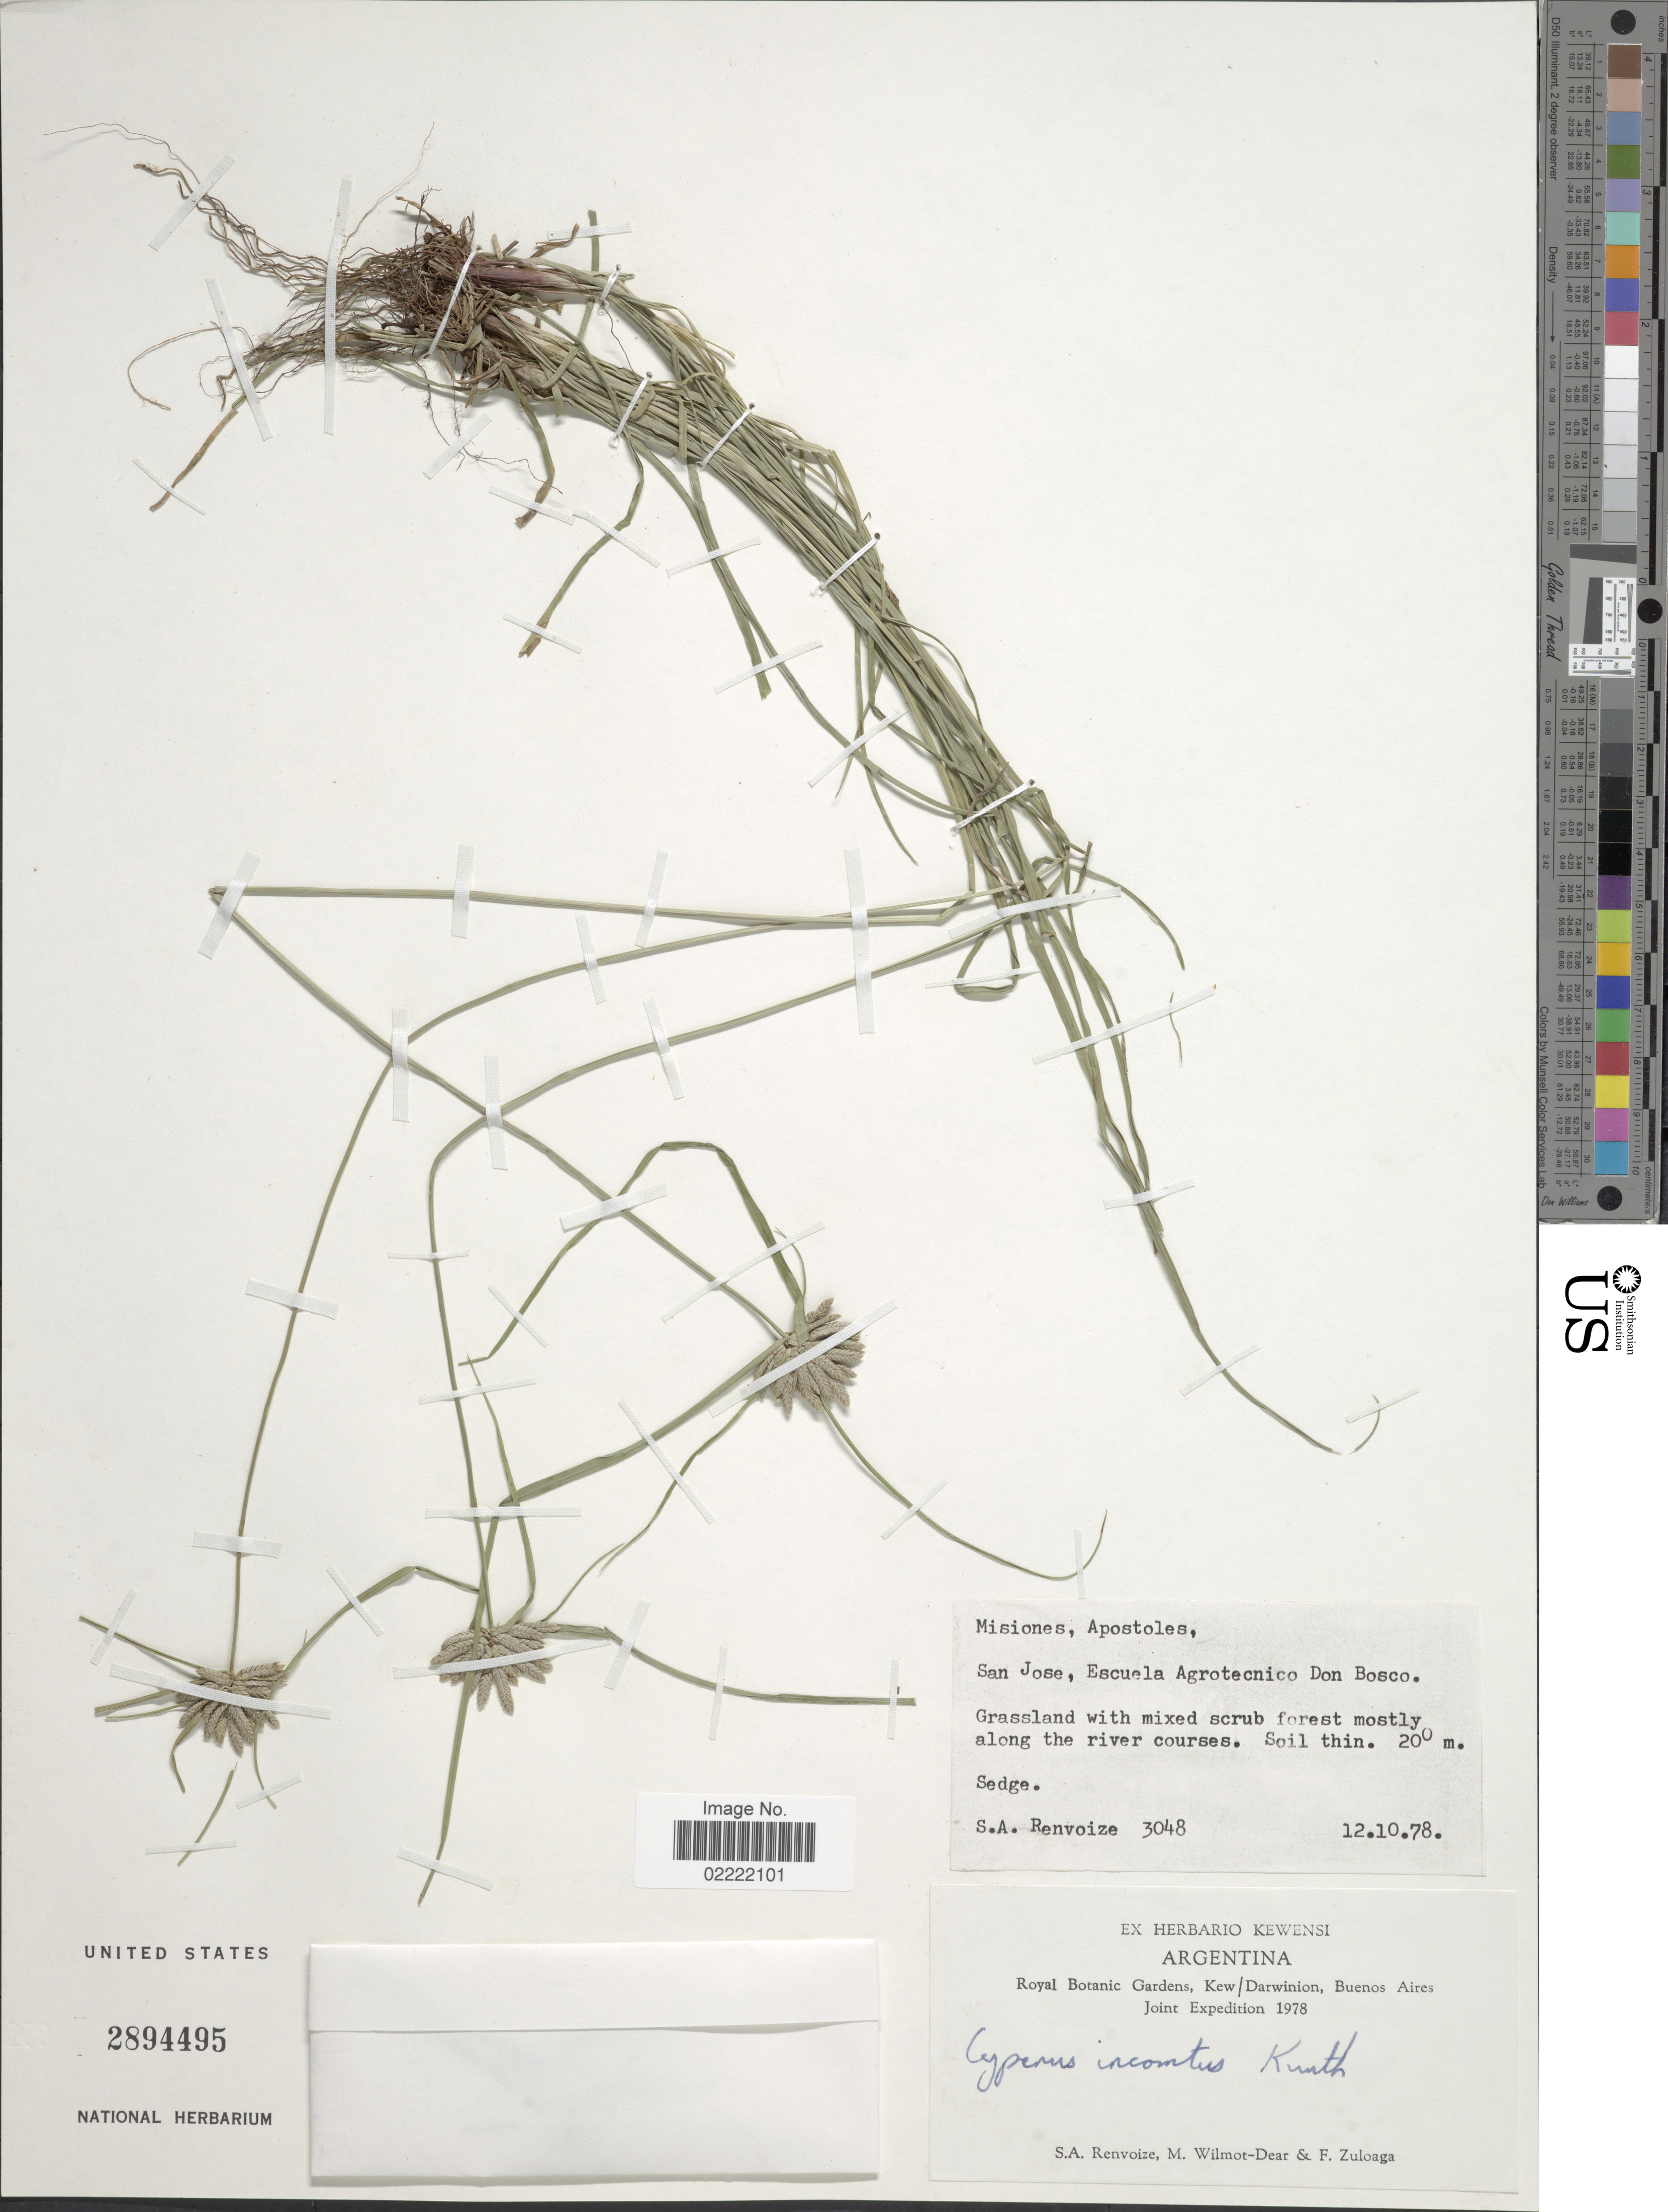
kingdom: Plantae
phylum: Tracheophyta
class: Liliopsida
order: Poales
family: Cyperaceae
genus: Cyperus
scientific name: Cyperus incomtus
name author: Kunth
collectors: S. A. Renvoize, M. Wilmot-Dear & F. Zuloaga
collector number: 3048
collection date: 1978-10-12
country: Argentina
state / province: Misiones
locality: Apostoles, San Jose, Escuela Agrotecnico Don Bosco.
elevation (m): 200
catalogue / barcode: US 2894495